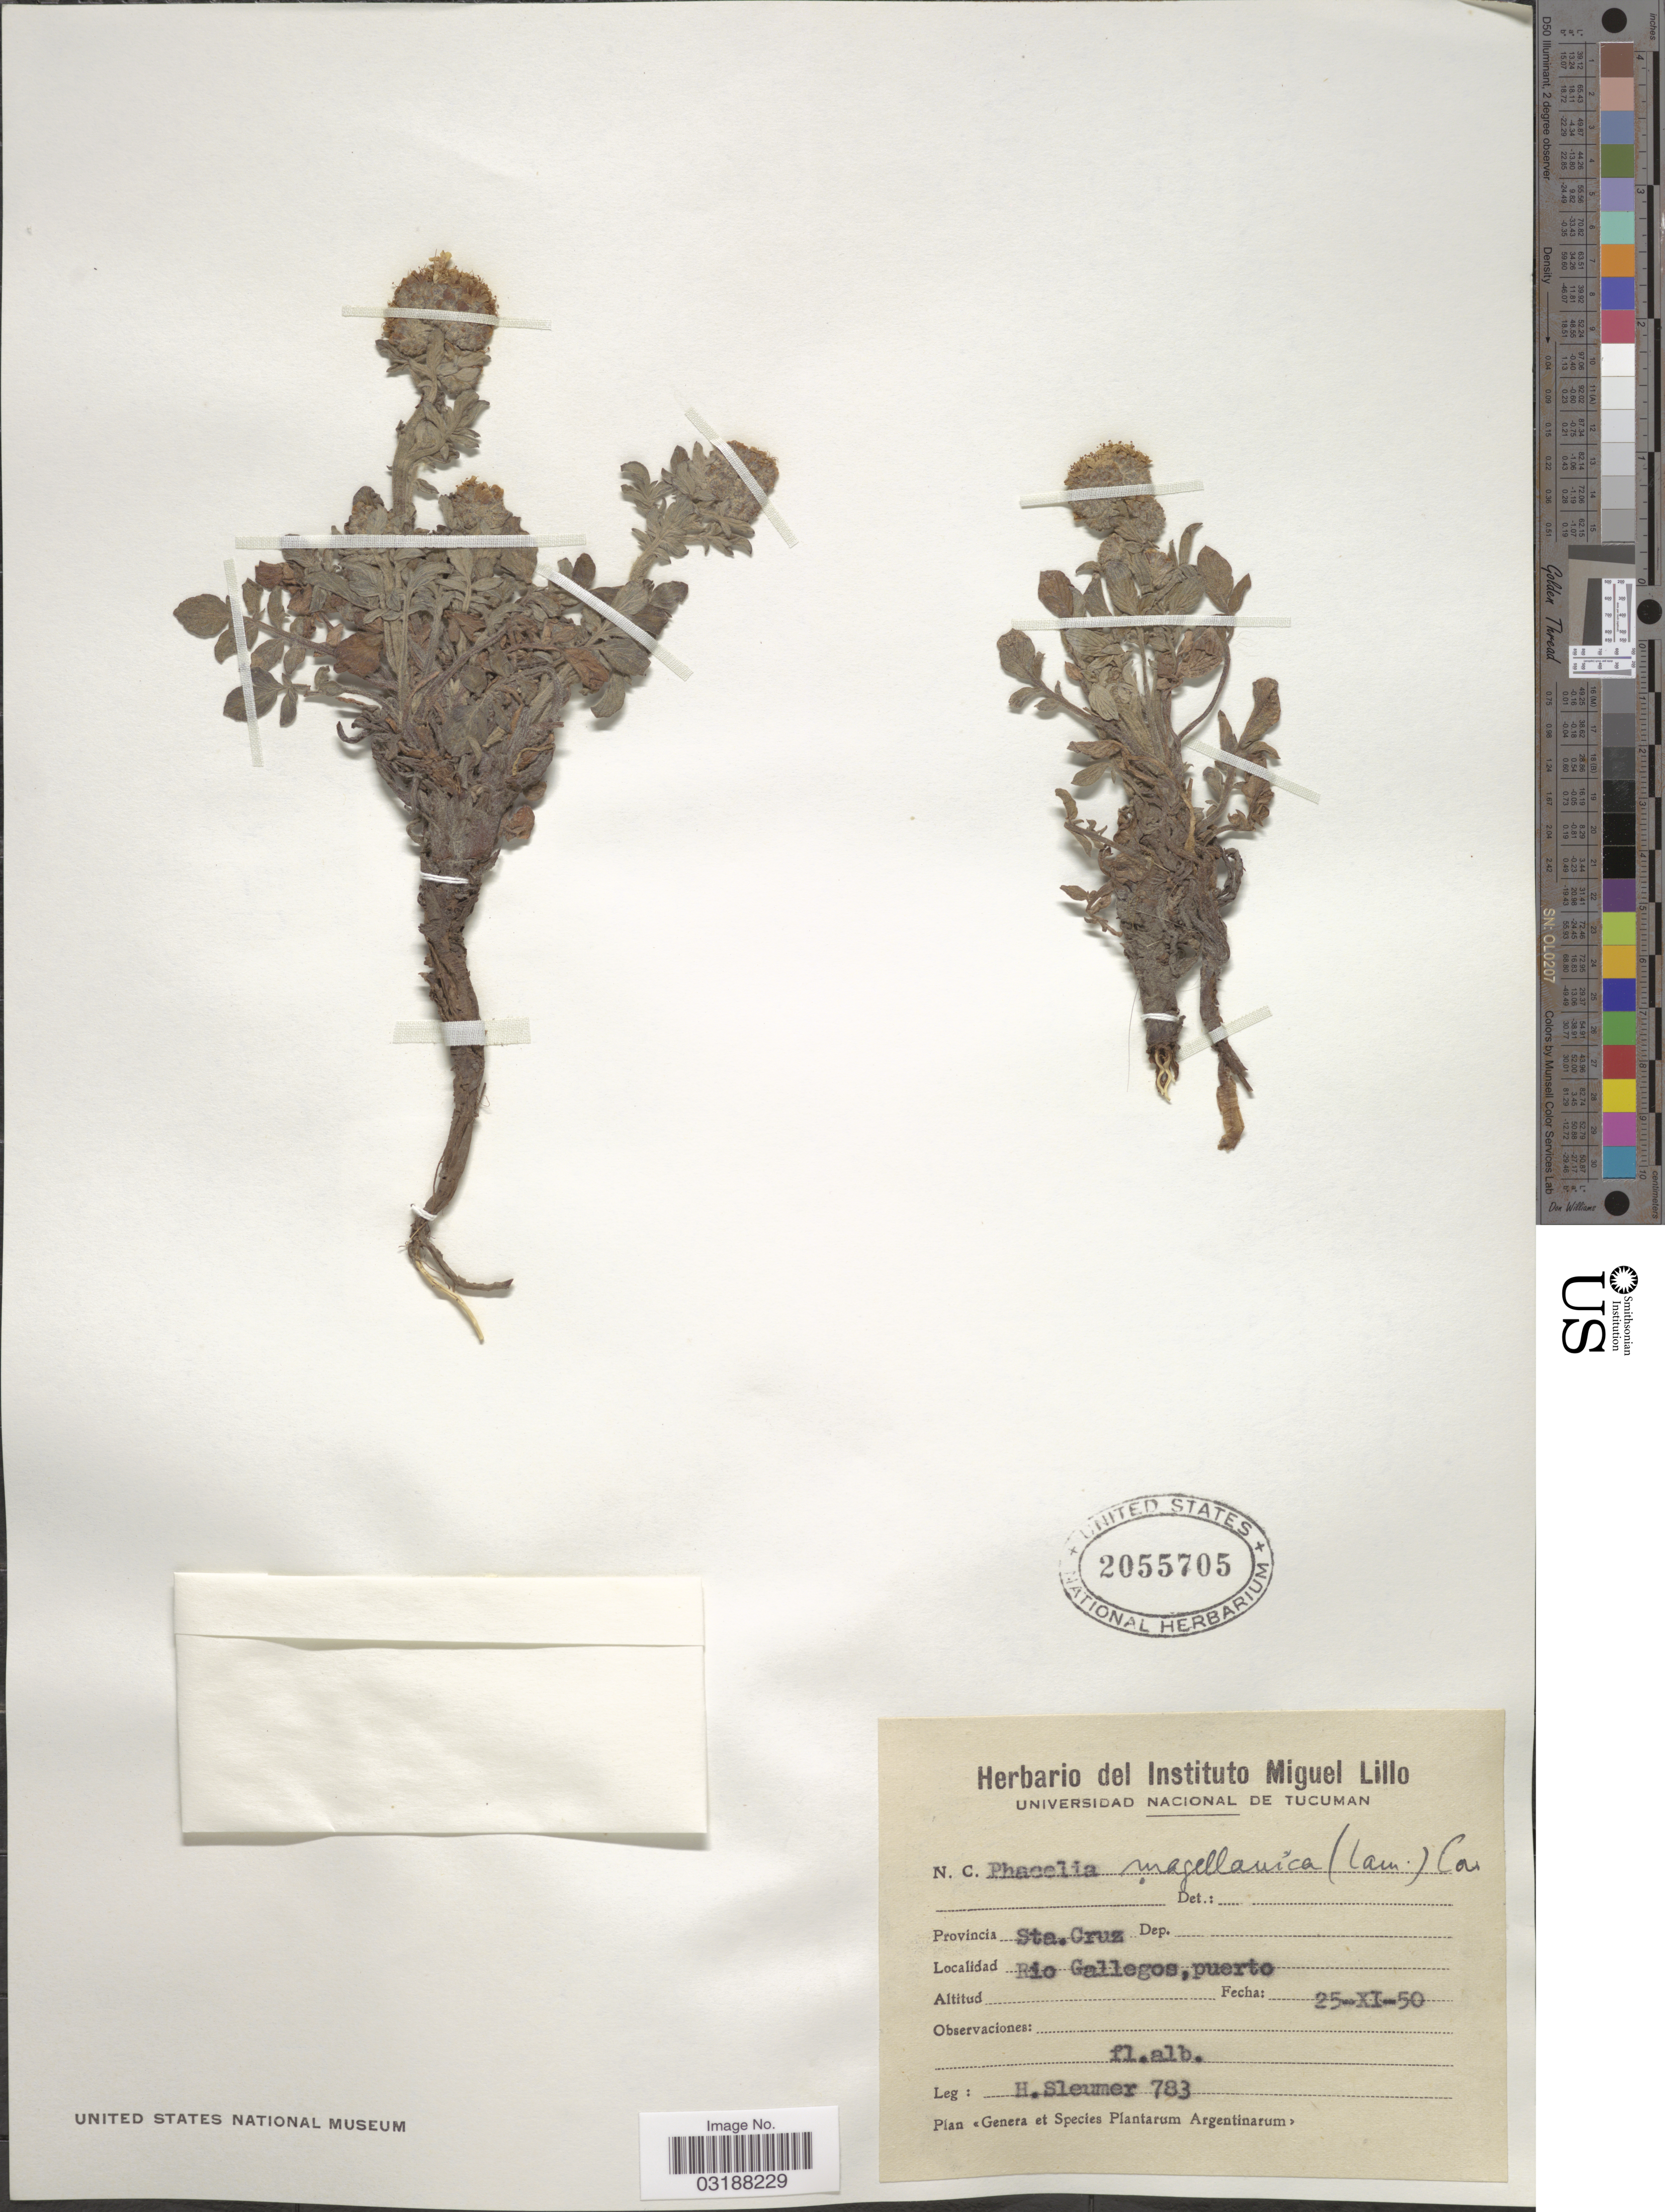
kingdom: Plantae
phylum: Tracheophyta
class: Magnoliopsida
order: Boraginales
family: Hydrophyllaceae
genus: Phacelia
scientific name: Phacelia magellanica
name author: (Lam.) Coville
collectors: H. O. Sleumer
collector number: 783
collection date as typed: Transcribed d/m/y: 25/11/50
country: Argentina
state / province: Santa Cruz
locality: Provincia Sta. Cruz, Rio Gallegos, puerto.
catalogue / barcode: US 2055705